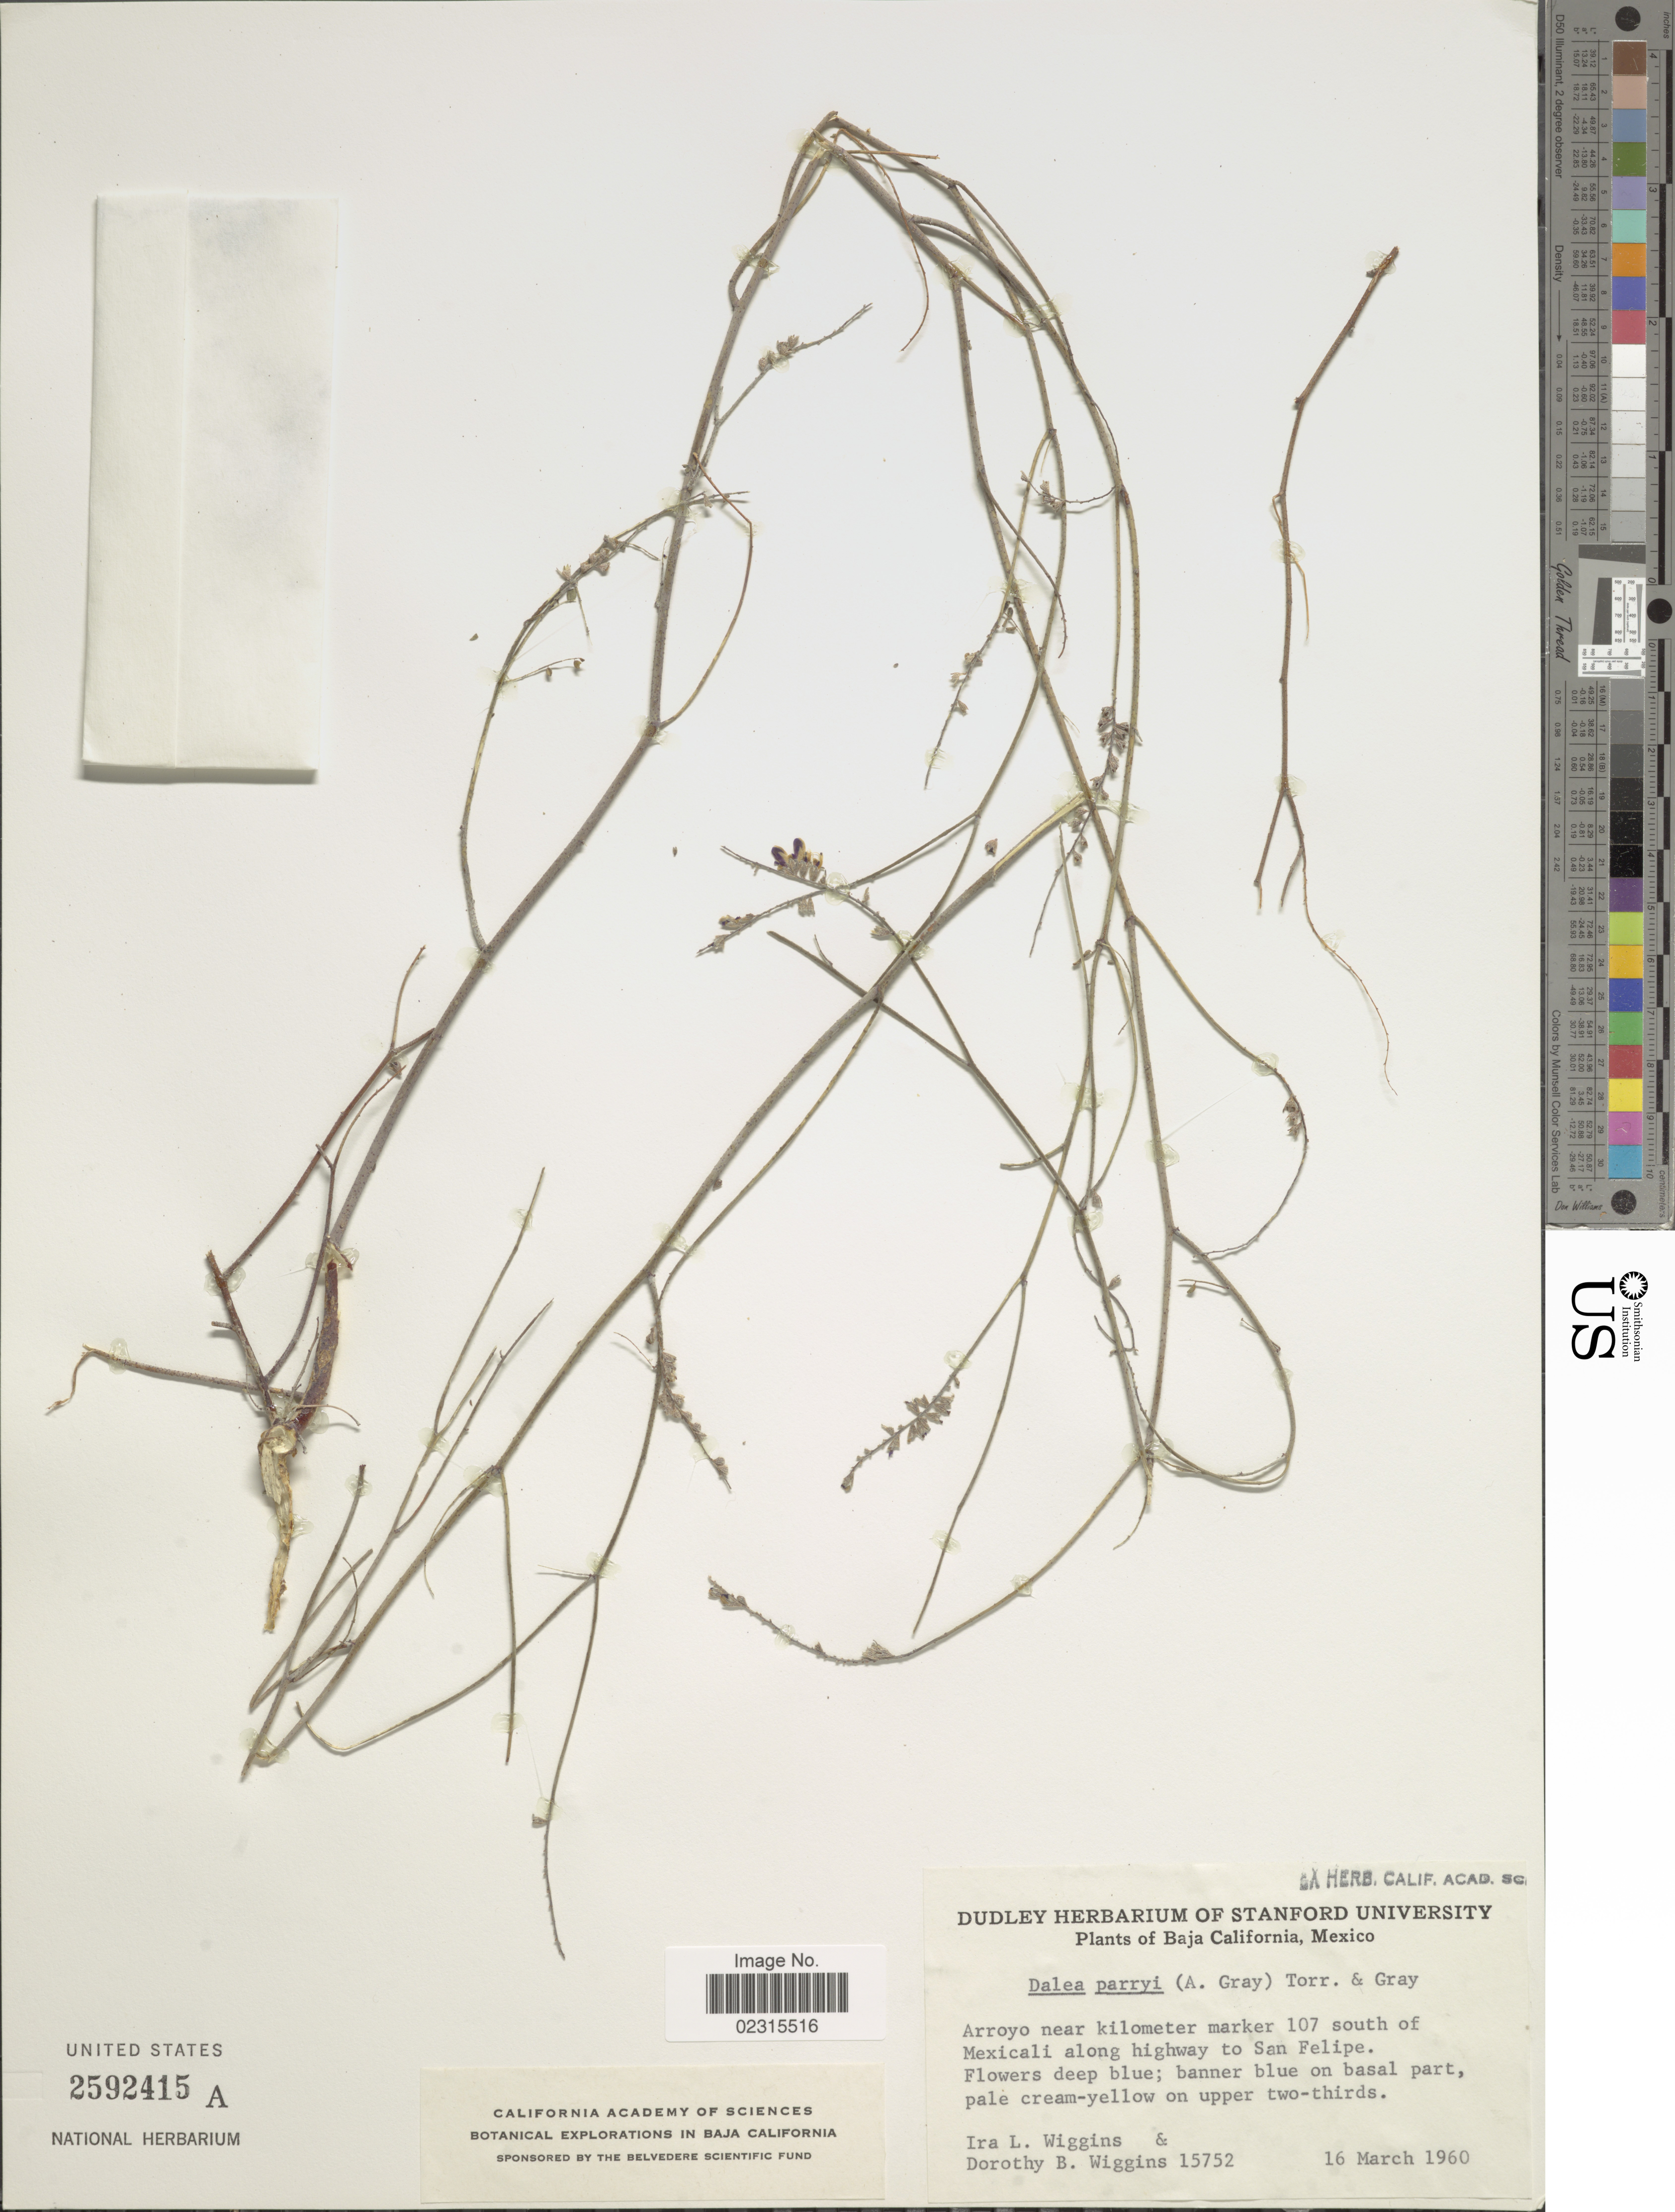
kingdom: Plantae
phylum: Tracheophyta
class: Magnoliopsida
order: Fabales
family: Fabaceae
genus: Marina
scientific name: Marina parryi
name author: (Torr. & A. Gray) Barneby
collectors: I. L. Wiggins & D. B. Wiggins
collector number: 15752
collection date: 1960-03-16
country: Mexico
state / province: Baja California Norte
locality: Arroyo near kilometer marker 107 south of Mexicali along highway to San Felipe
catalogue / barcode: US 2592415A